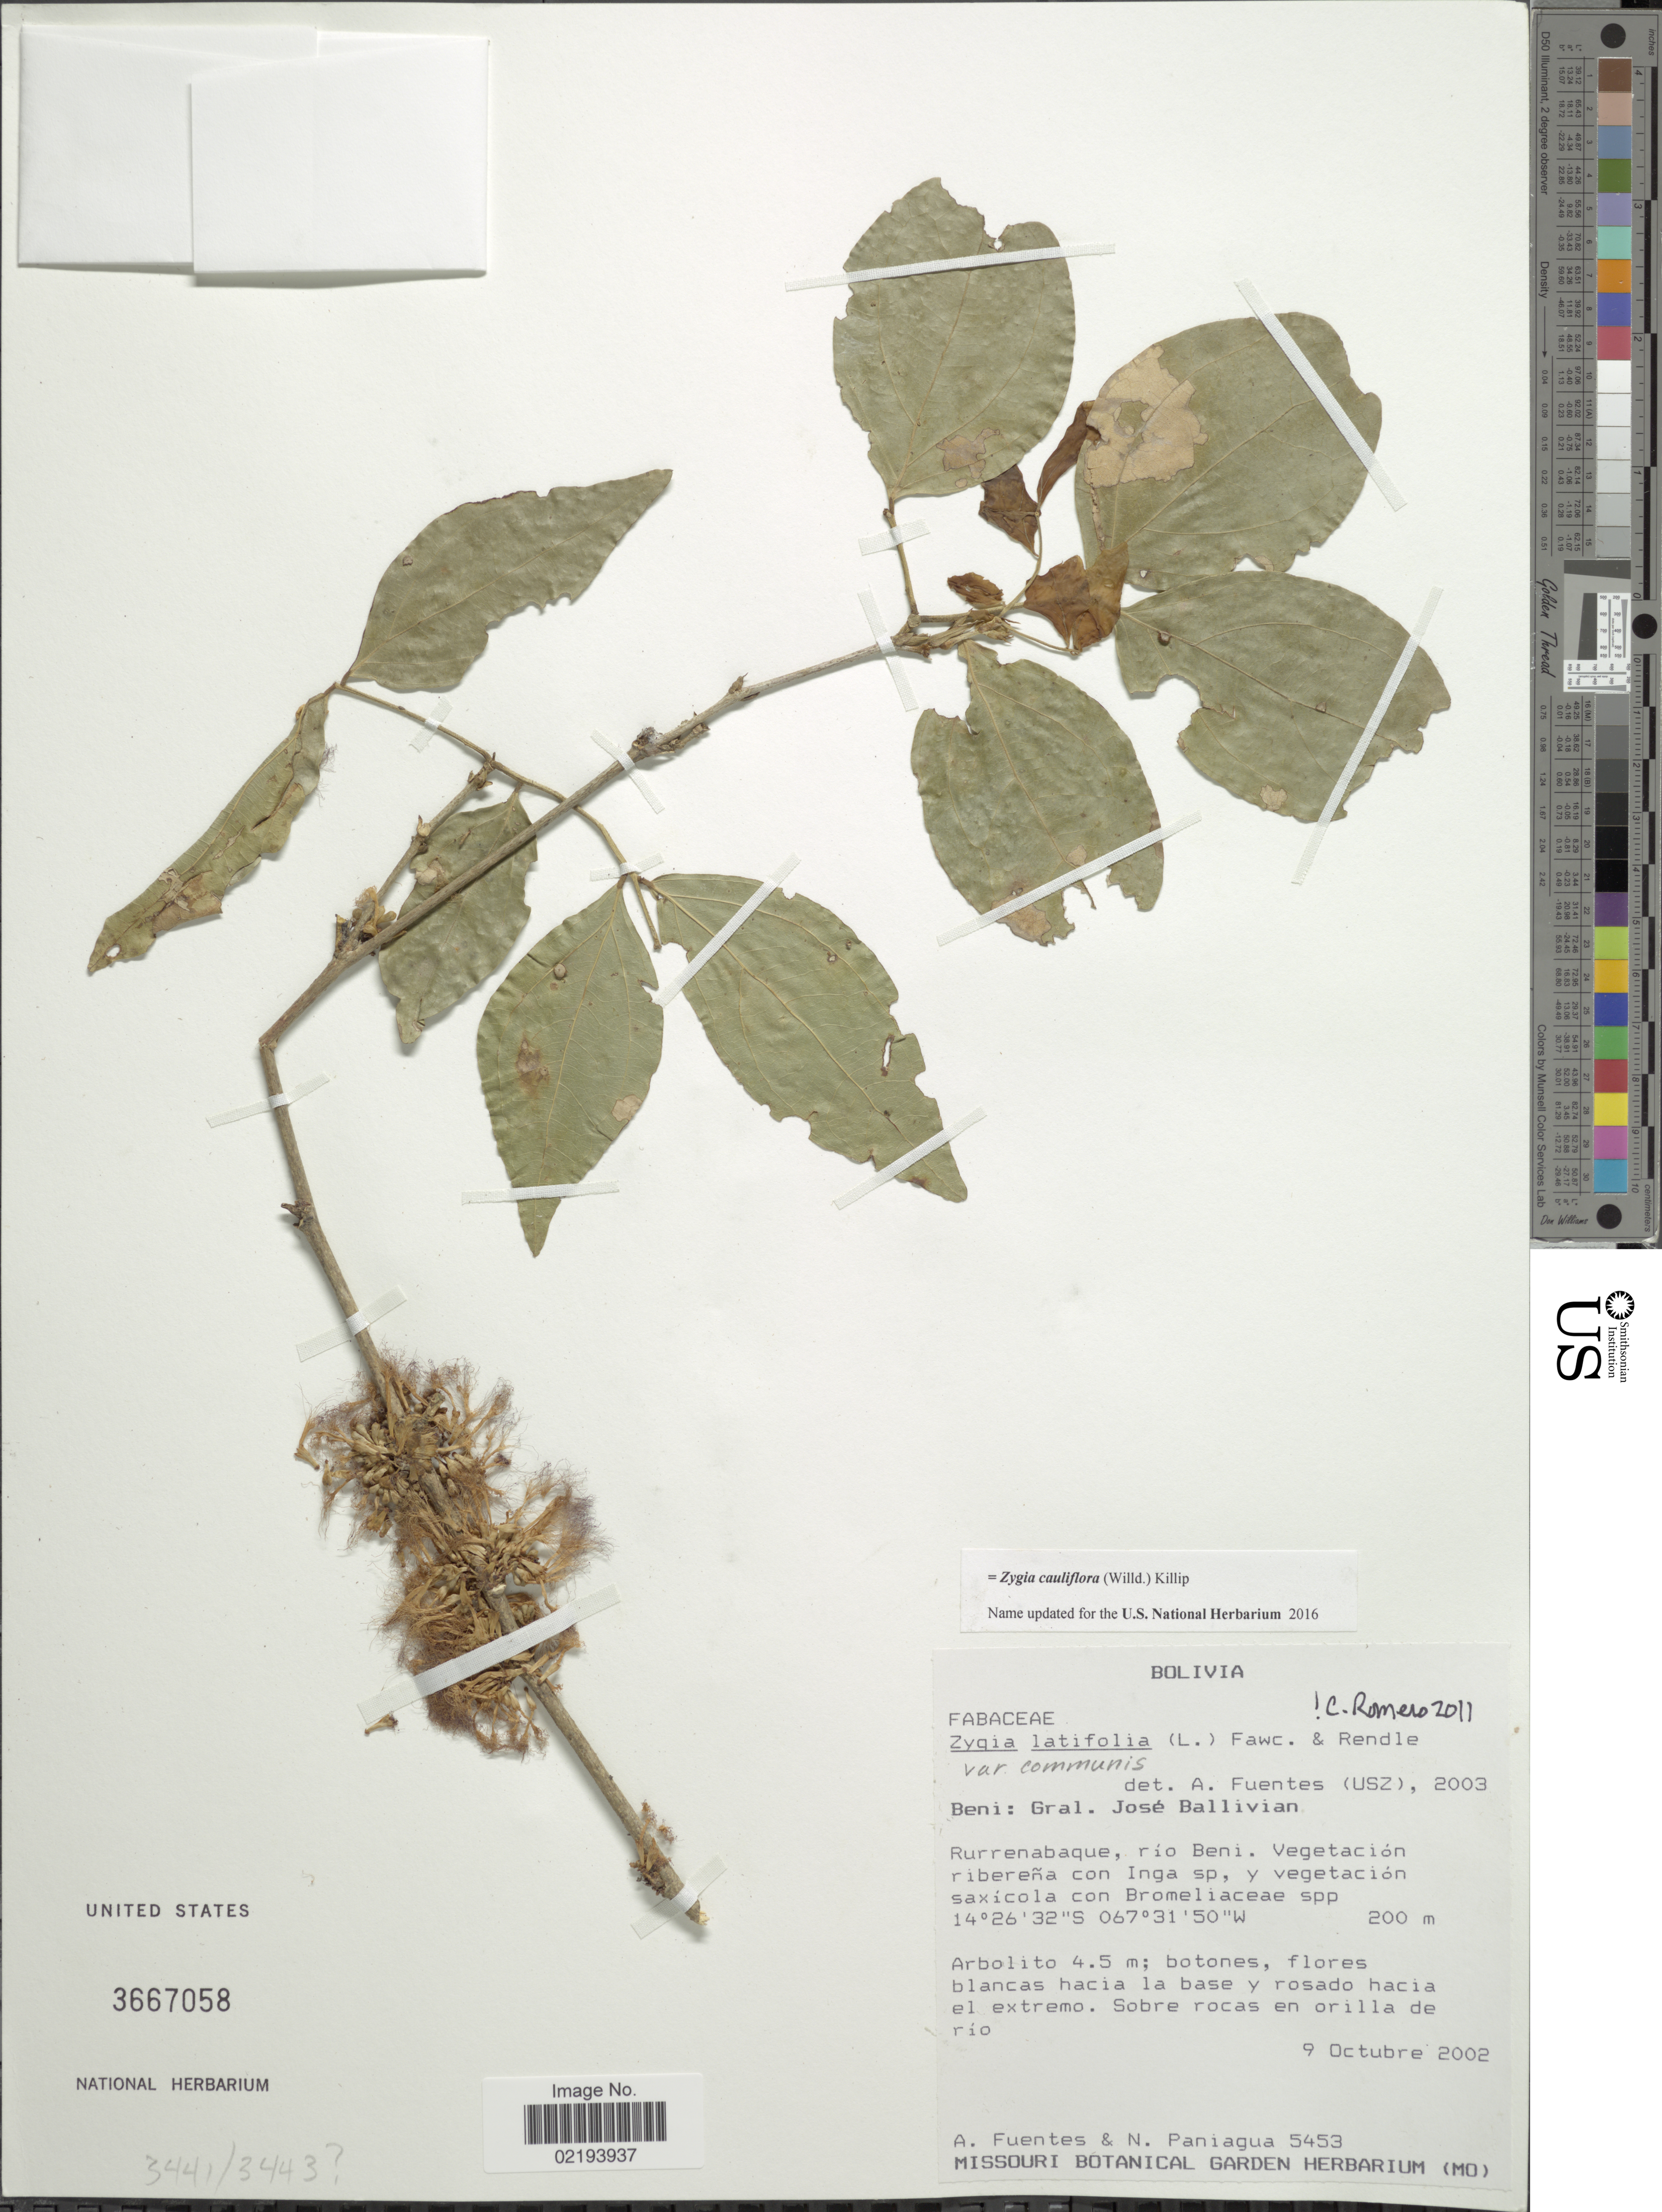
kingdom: Plantae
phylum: Tracheophyta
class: Magnoliopsida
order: Fabales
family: Fabaceae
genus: Zygia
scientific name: Zygia cauliflora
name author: (Willd.) Killip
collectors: A. Fuentes & N. Paniagua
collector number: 5453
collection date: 2002-10-09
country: Bolivia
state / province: Beni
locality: Gral. José Ballivian, Rurrenabaque, río Beni. Vegetación ribereña con Inga sp, y vegetación saxíxola con Bromeliaceae spp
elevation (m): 200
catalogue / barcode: US 3667058